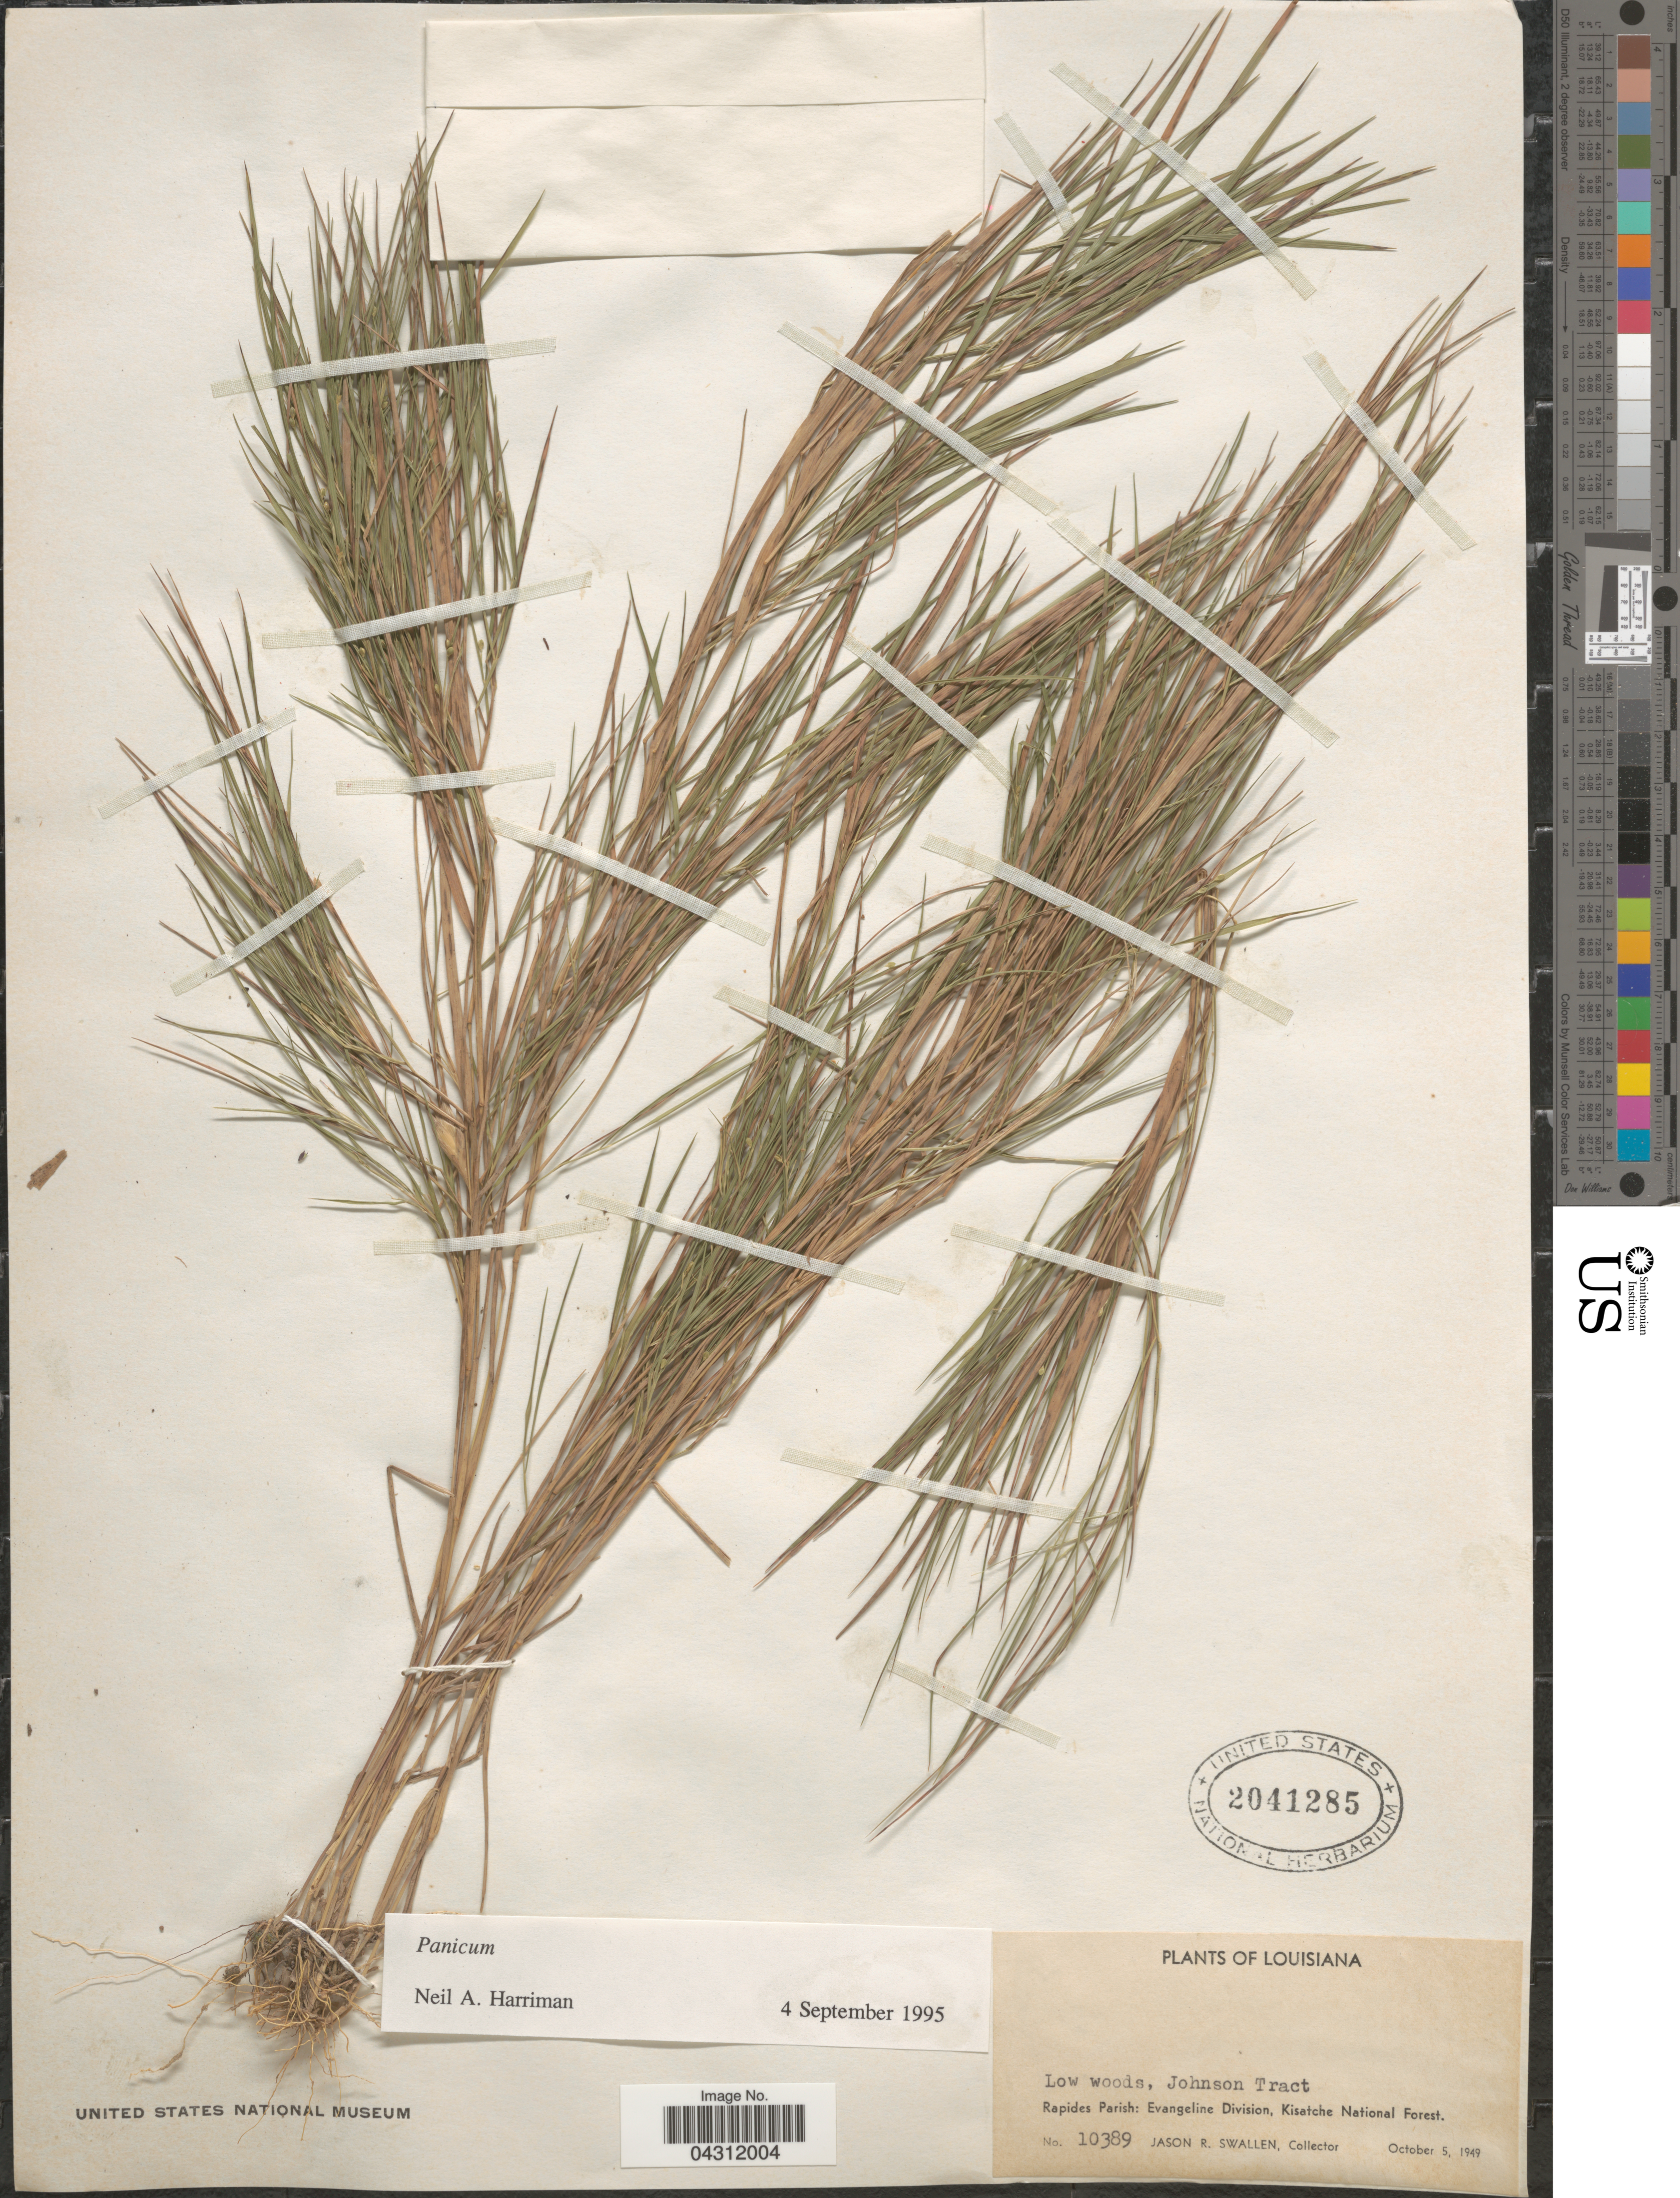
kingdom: Plantae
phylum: Tracheophyta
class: Liliopsida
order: Poales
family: Poaceae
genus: Panicum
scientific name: Panicum sp.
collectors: J. R. Swallen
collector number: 10389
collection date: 1949-10-05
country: United States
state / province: Louisiana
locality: Rapides Parish: Evangeline Division, Kisatche National Forest.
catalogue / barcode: US 2041285